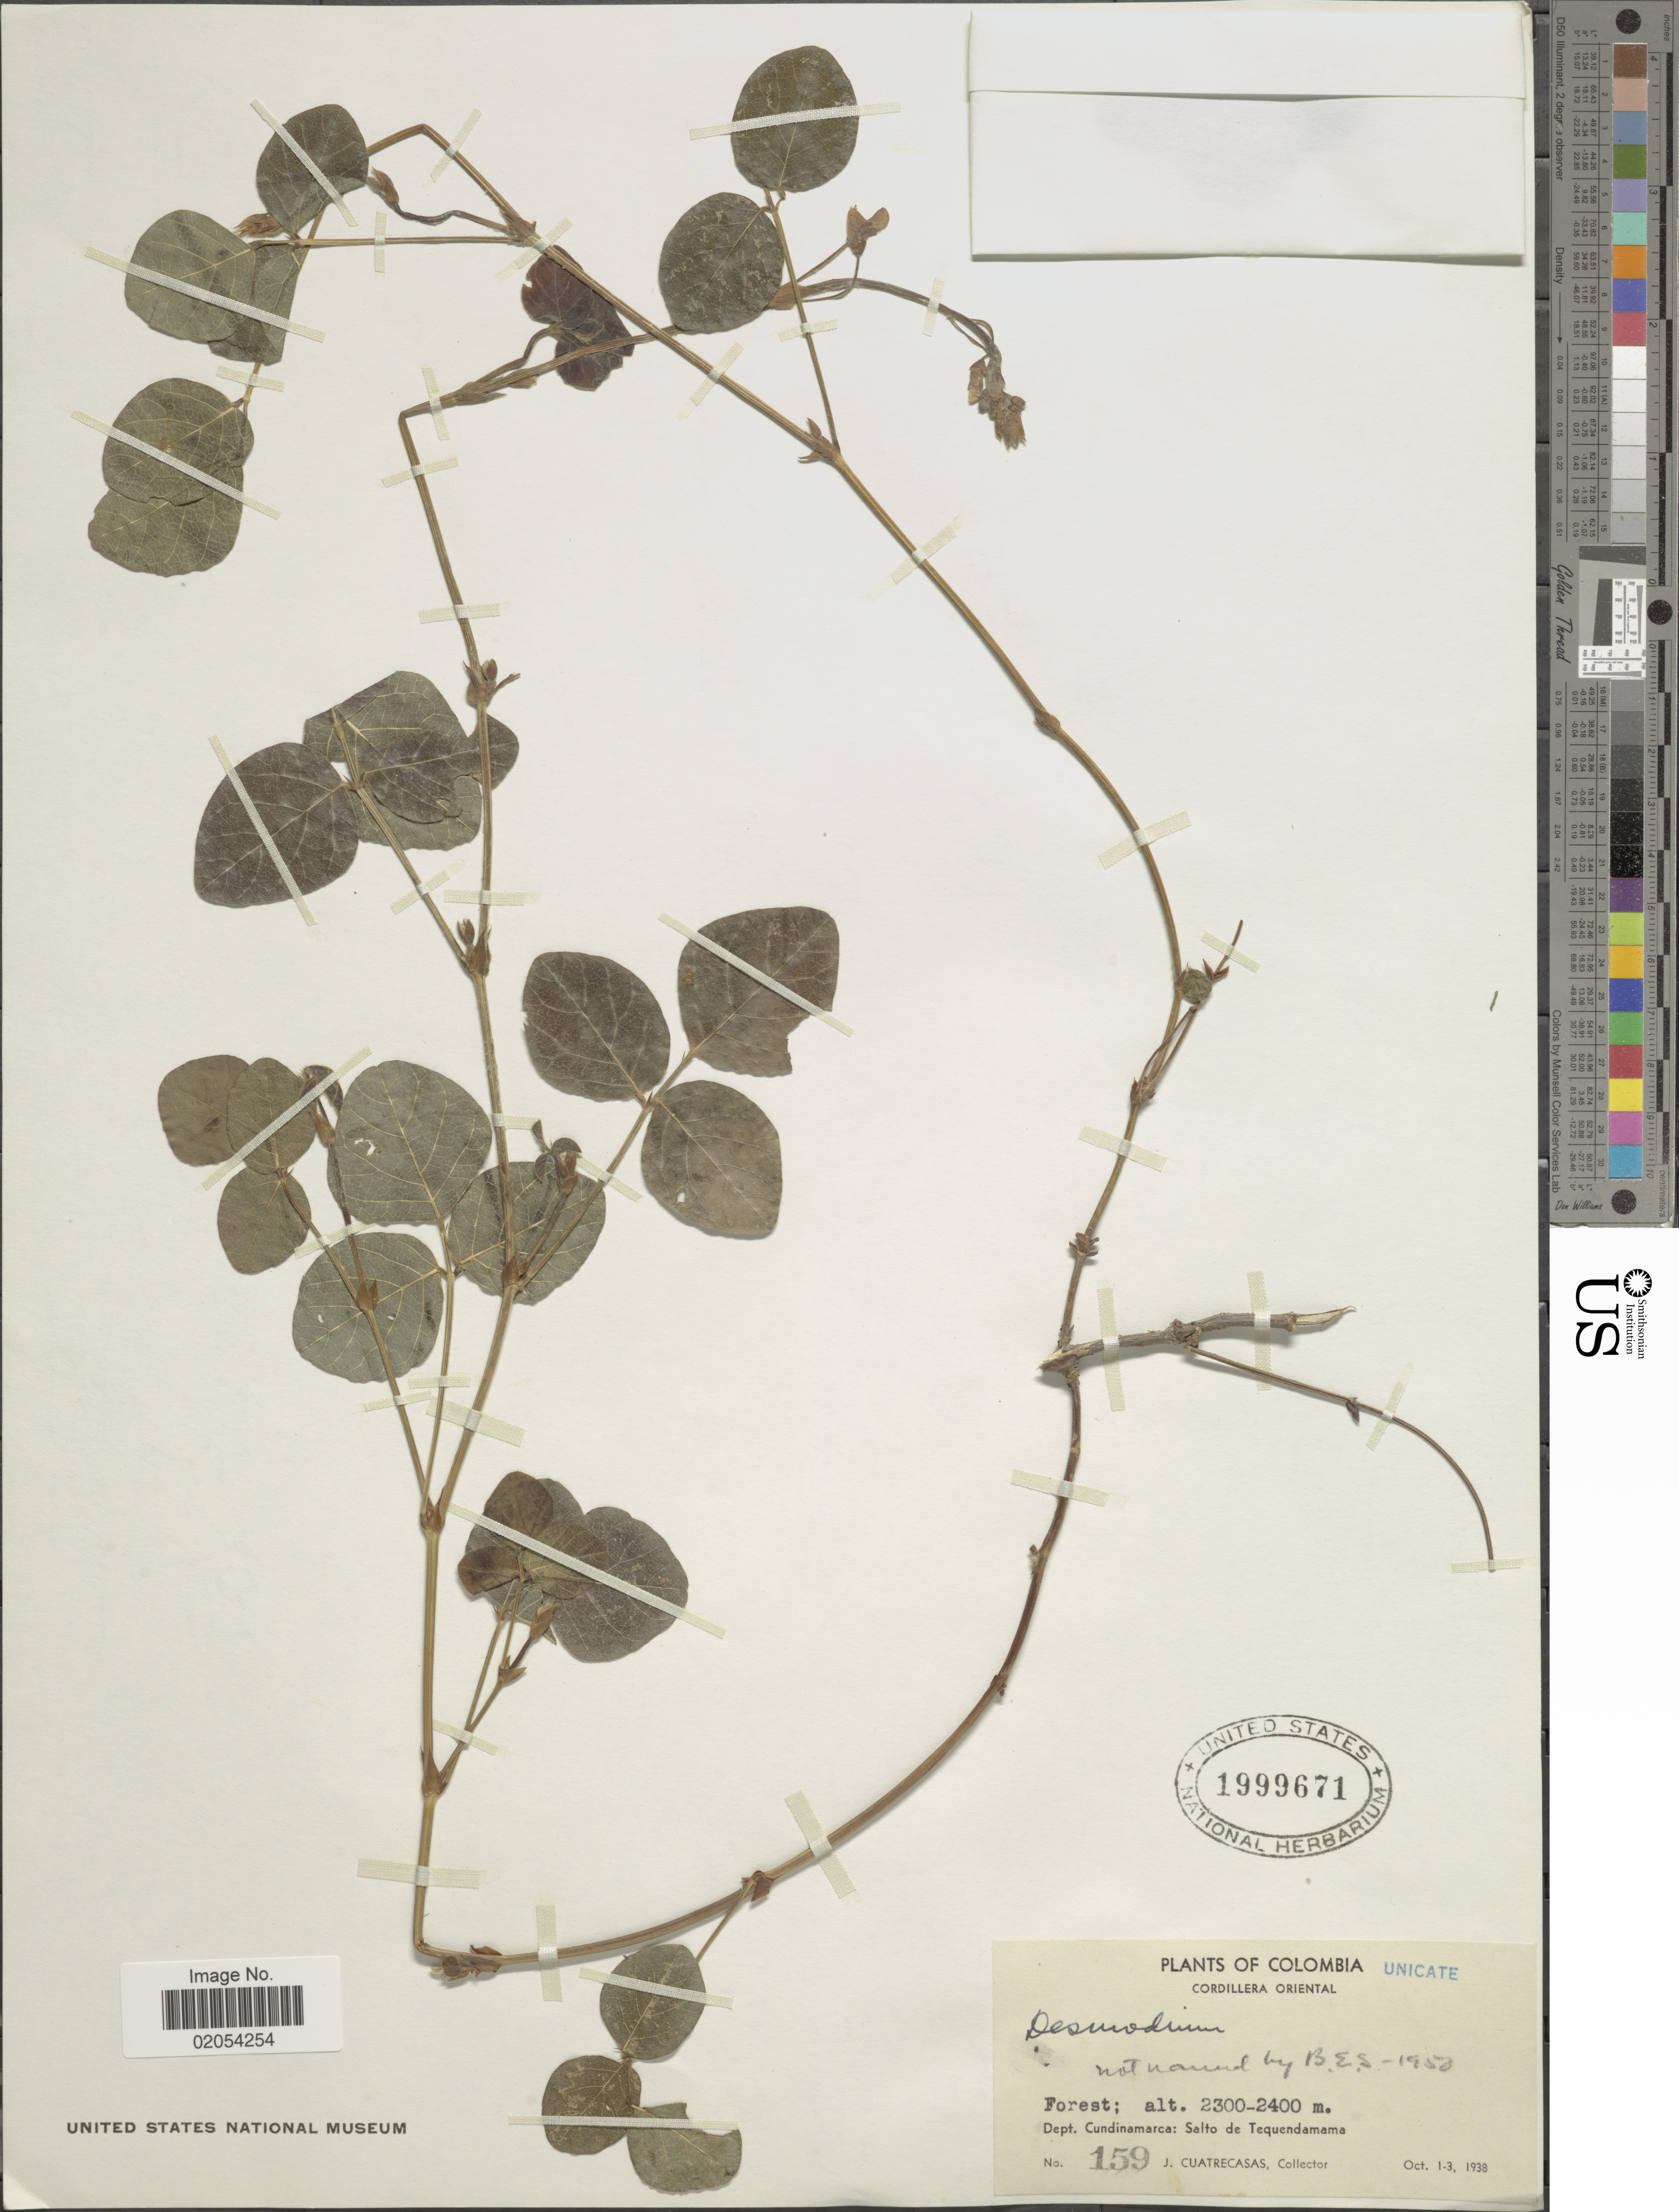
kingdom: Plantae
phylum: Tracheophyta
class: Magnoliopsida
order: Fabales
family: Fabaceae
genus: Desmodium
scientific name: Desmodium sp.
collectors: J. Cuatrecasas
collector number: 159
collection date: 1938-10-01/1938-10-03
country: Colombia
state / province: Cundinamarca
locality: Dept. Cundinamarca: Salto de Tequendamama.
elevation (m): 2300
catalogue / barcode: US 1999671